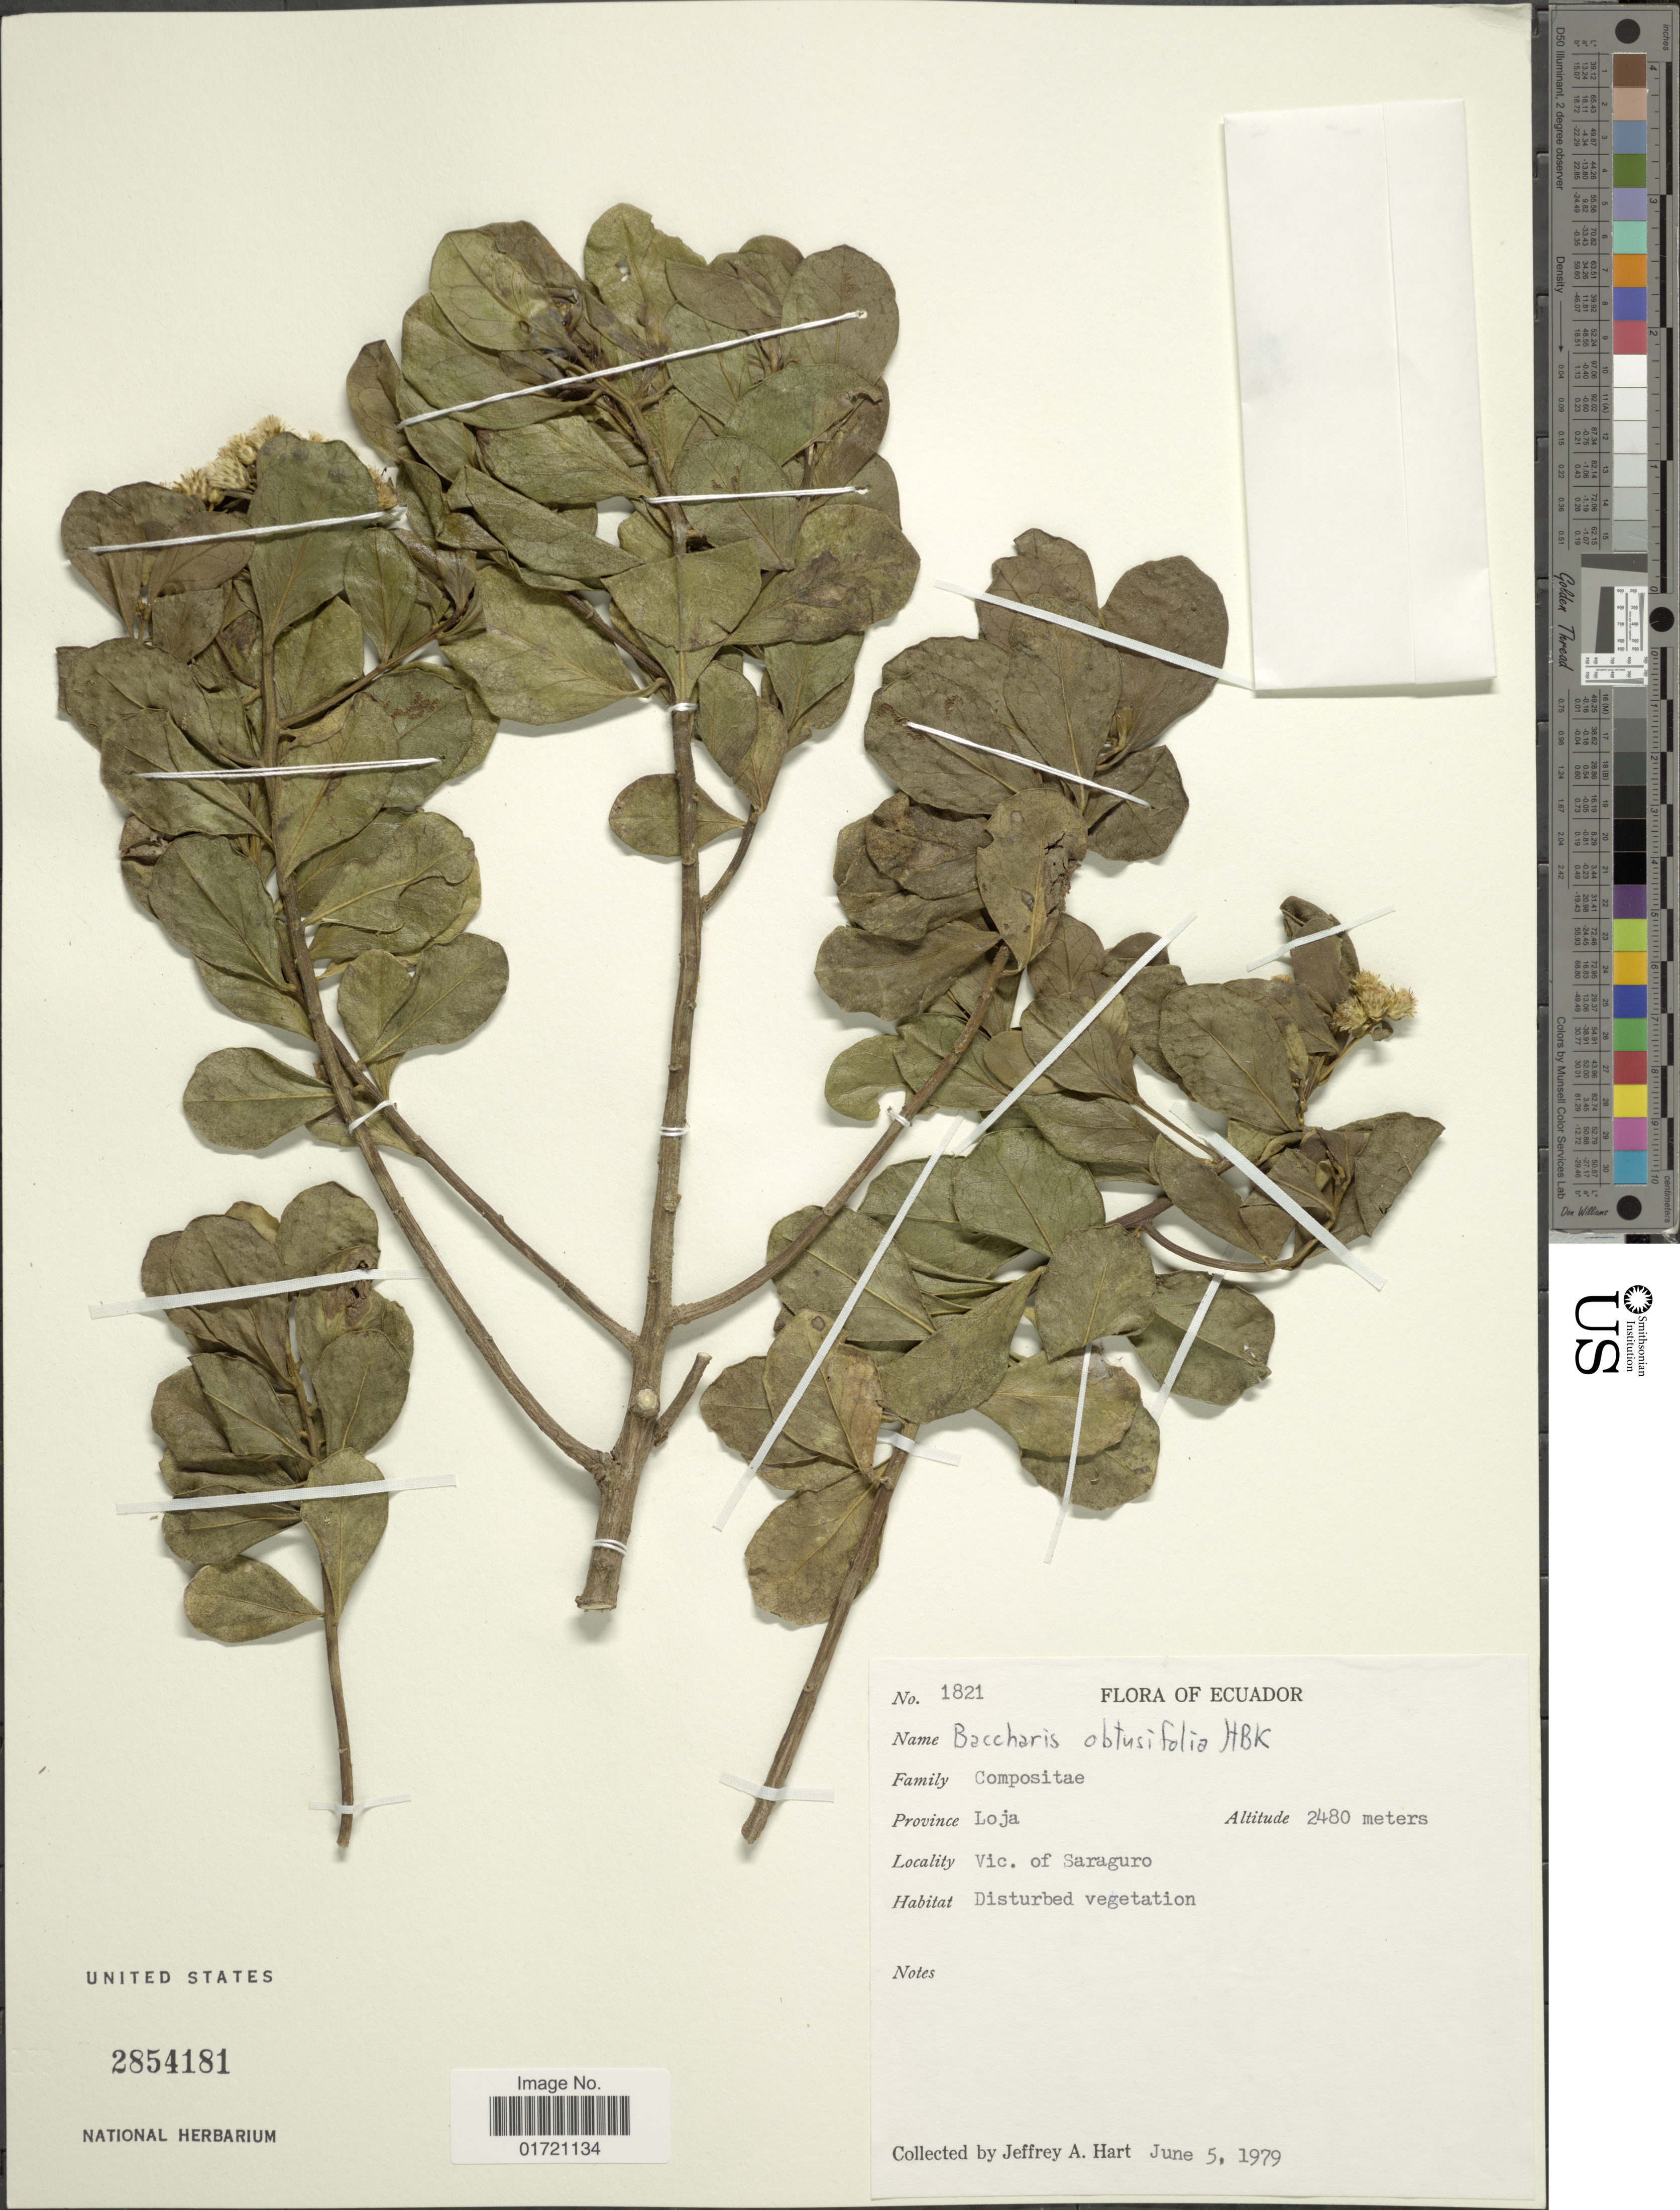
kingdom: Plantae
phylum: Tracheophyta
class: Magnoliopsida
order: Asterales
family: Asteraceae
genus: Baccharis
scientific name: Baccharis obtusifolia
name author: Kunth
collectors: J. A. Hart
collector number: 1821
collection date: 1979-06-05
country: Ecuador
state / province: Loja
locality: Province Loja. Vic. of Saraguro.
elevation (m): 2480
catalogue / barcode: US 2854181